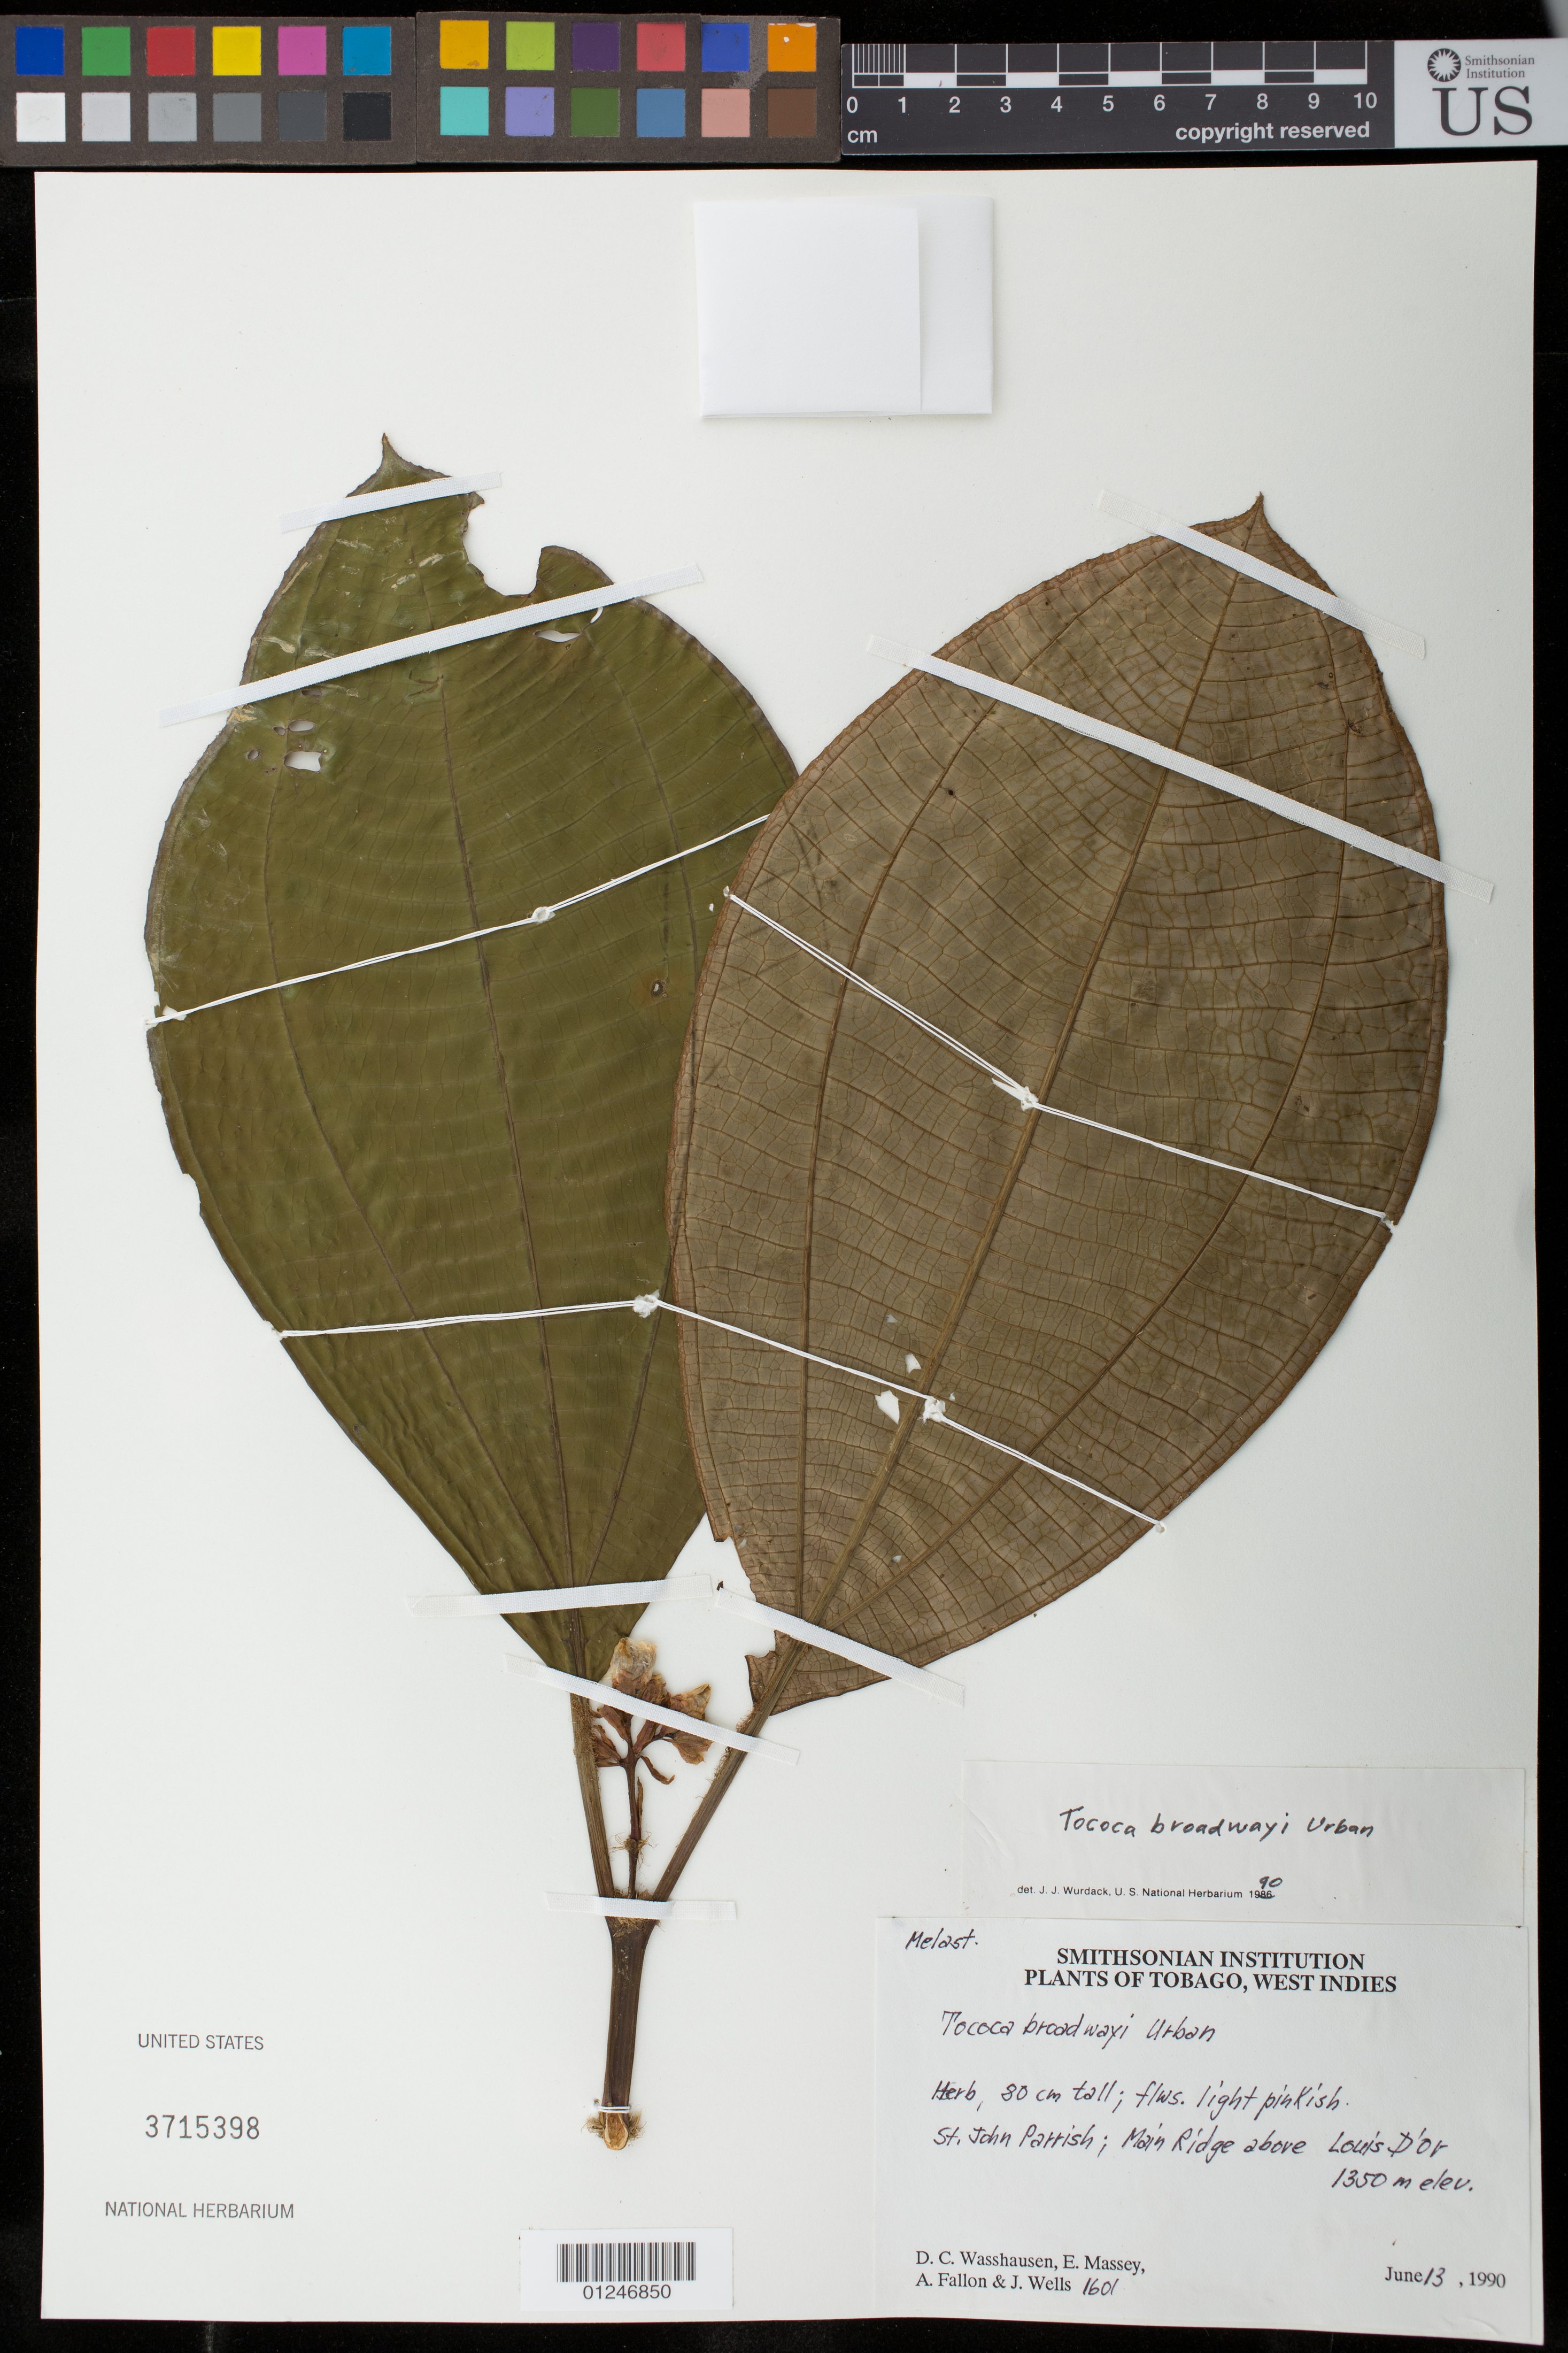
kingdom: Plantae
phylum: Tracheophyta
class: Magnoliopsida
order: Myrtales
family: Melastomataceae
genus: Tococa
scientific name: Tococa broadwayi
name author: Urb.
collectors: D. C. Wasshausen, E. Massey, A. Fallon & J. Wells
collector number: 1601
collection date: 1990-06-13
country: Trinidad and Tobago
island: Tobago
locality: St. John Parrish; Main Ridge above Louis D'or.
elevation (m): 1350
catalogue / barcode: US 3715398